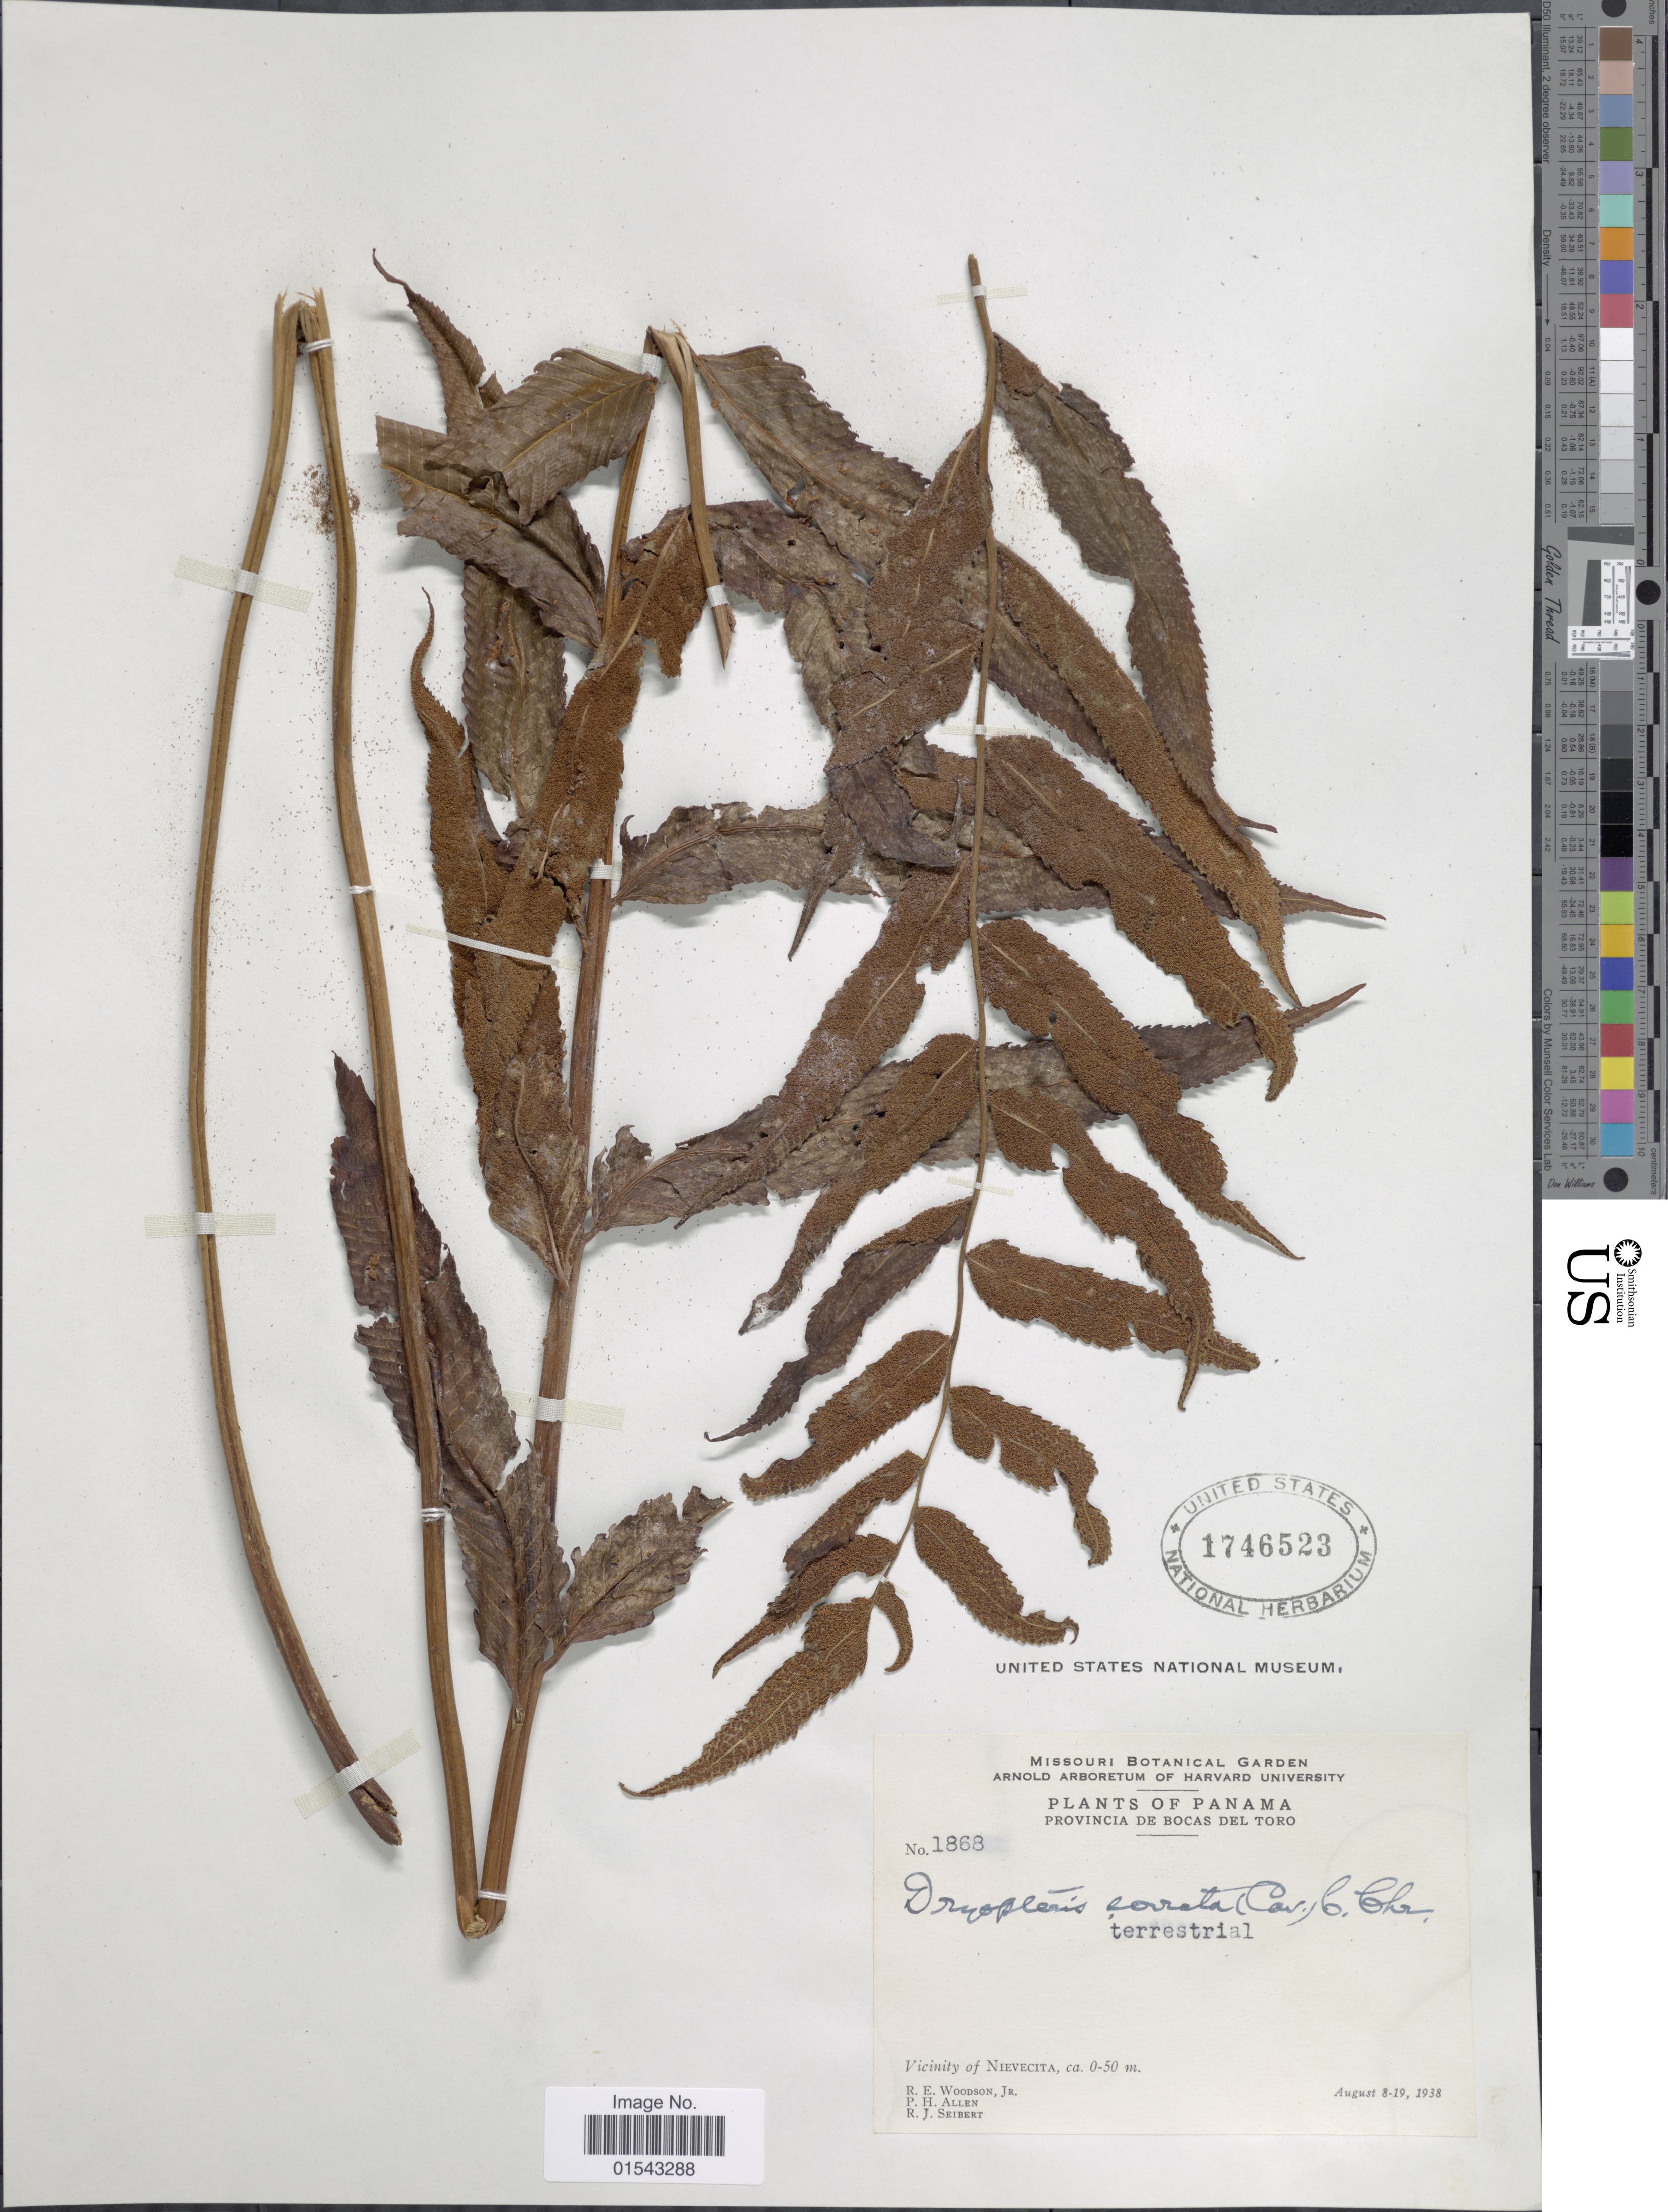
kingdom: Plantae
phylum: Tracheophyta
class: Polypodiopsida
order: Polypodiales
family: Thelypteridaceae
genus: Meniscium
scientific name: Meniscium serratum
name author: Cav.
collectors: R. E. Woodson, P. H. Allen & R. J. Seibert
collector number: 1868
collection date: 1938-08-08/1938-08-19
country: Panama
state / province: Bocas del Toro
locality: Panama, Provincia De Bocas Del Toro, vicinity of Nievecita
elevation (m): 0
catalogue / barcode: US 1746523